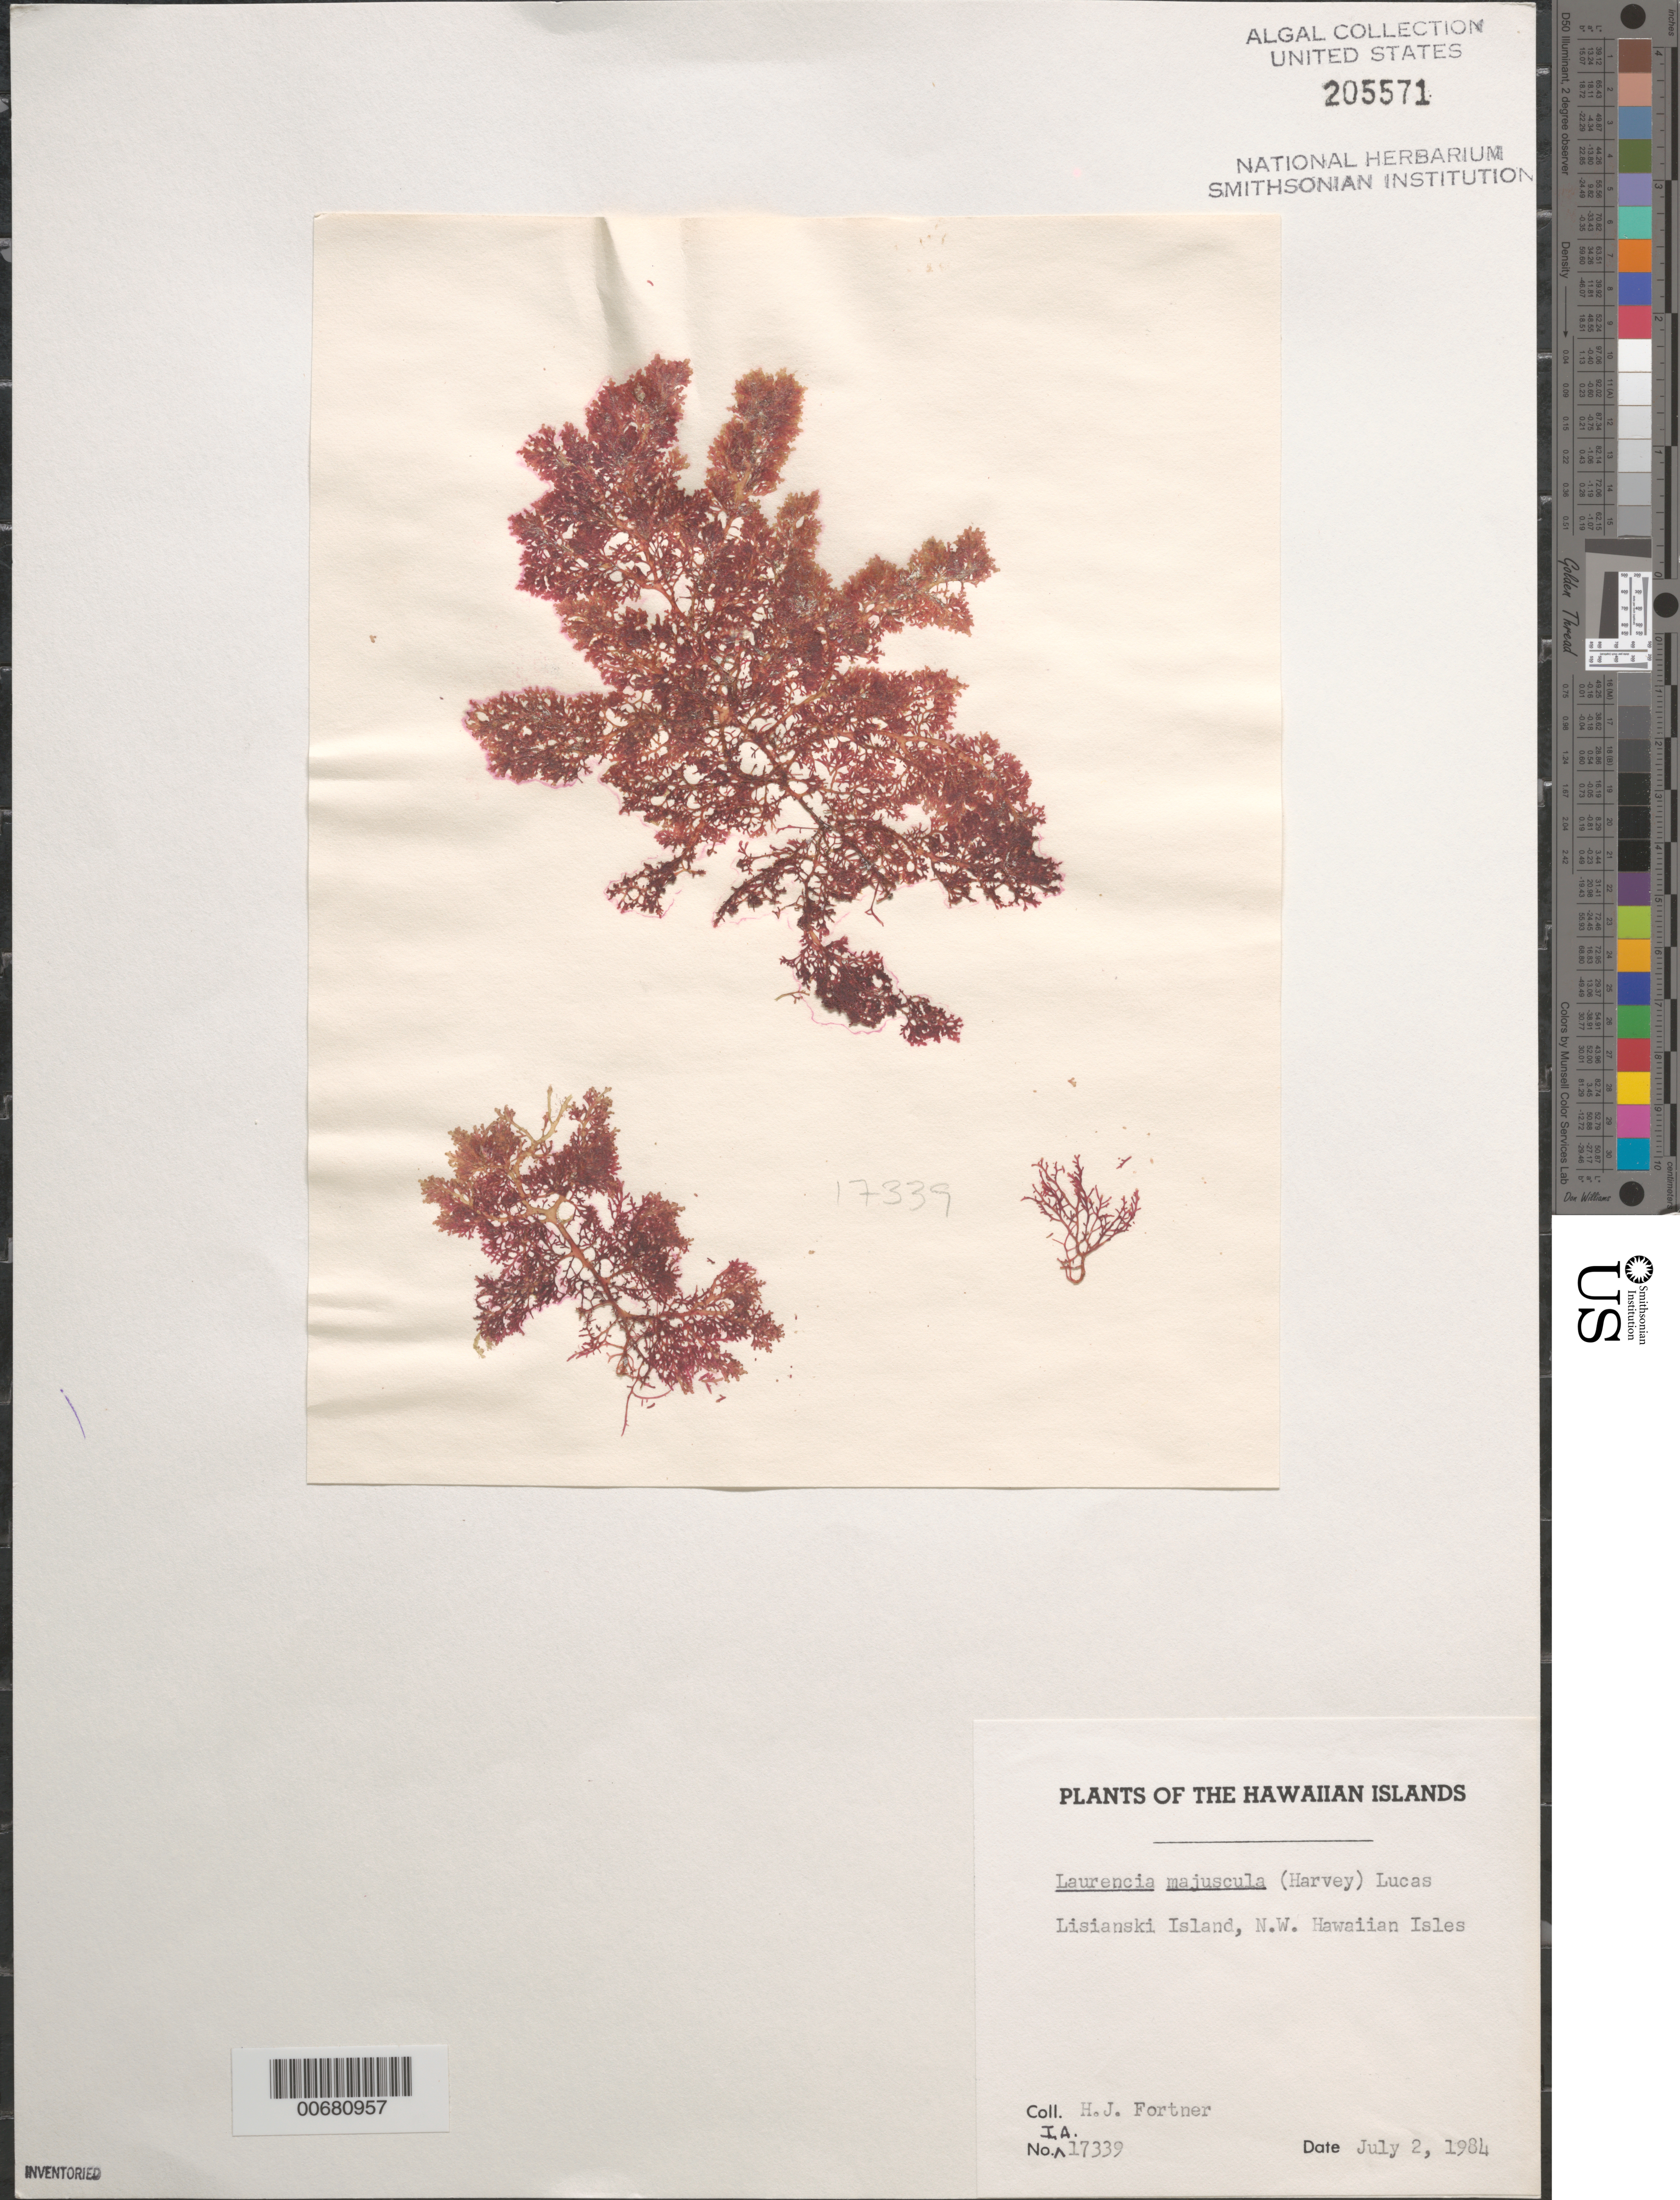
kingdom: Plantae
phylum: Rhodophyta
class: Florideophyceae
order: Ceramiales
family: Rhodomelaceae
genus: Laurencia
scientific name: Laurencia dendroidea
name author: J. Agardh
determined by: Algae name updating Project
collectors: H. Fortner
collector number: IAA 17339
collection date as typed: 02 Jul 1984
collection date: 1984-07-02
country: United States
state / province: Hawaii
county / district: Honolulu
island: Lisianski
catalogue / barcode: US 205571